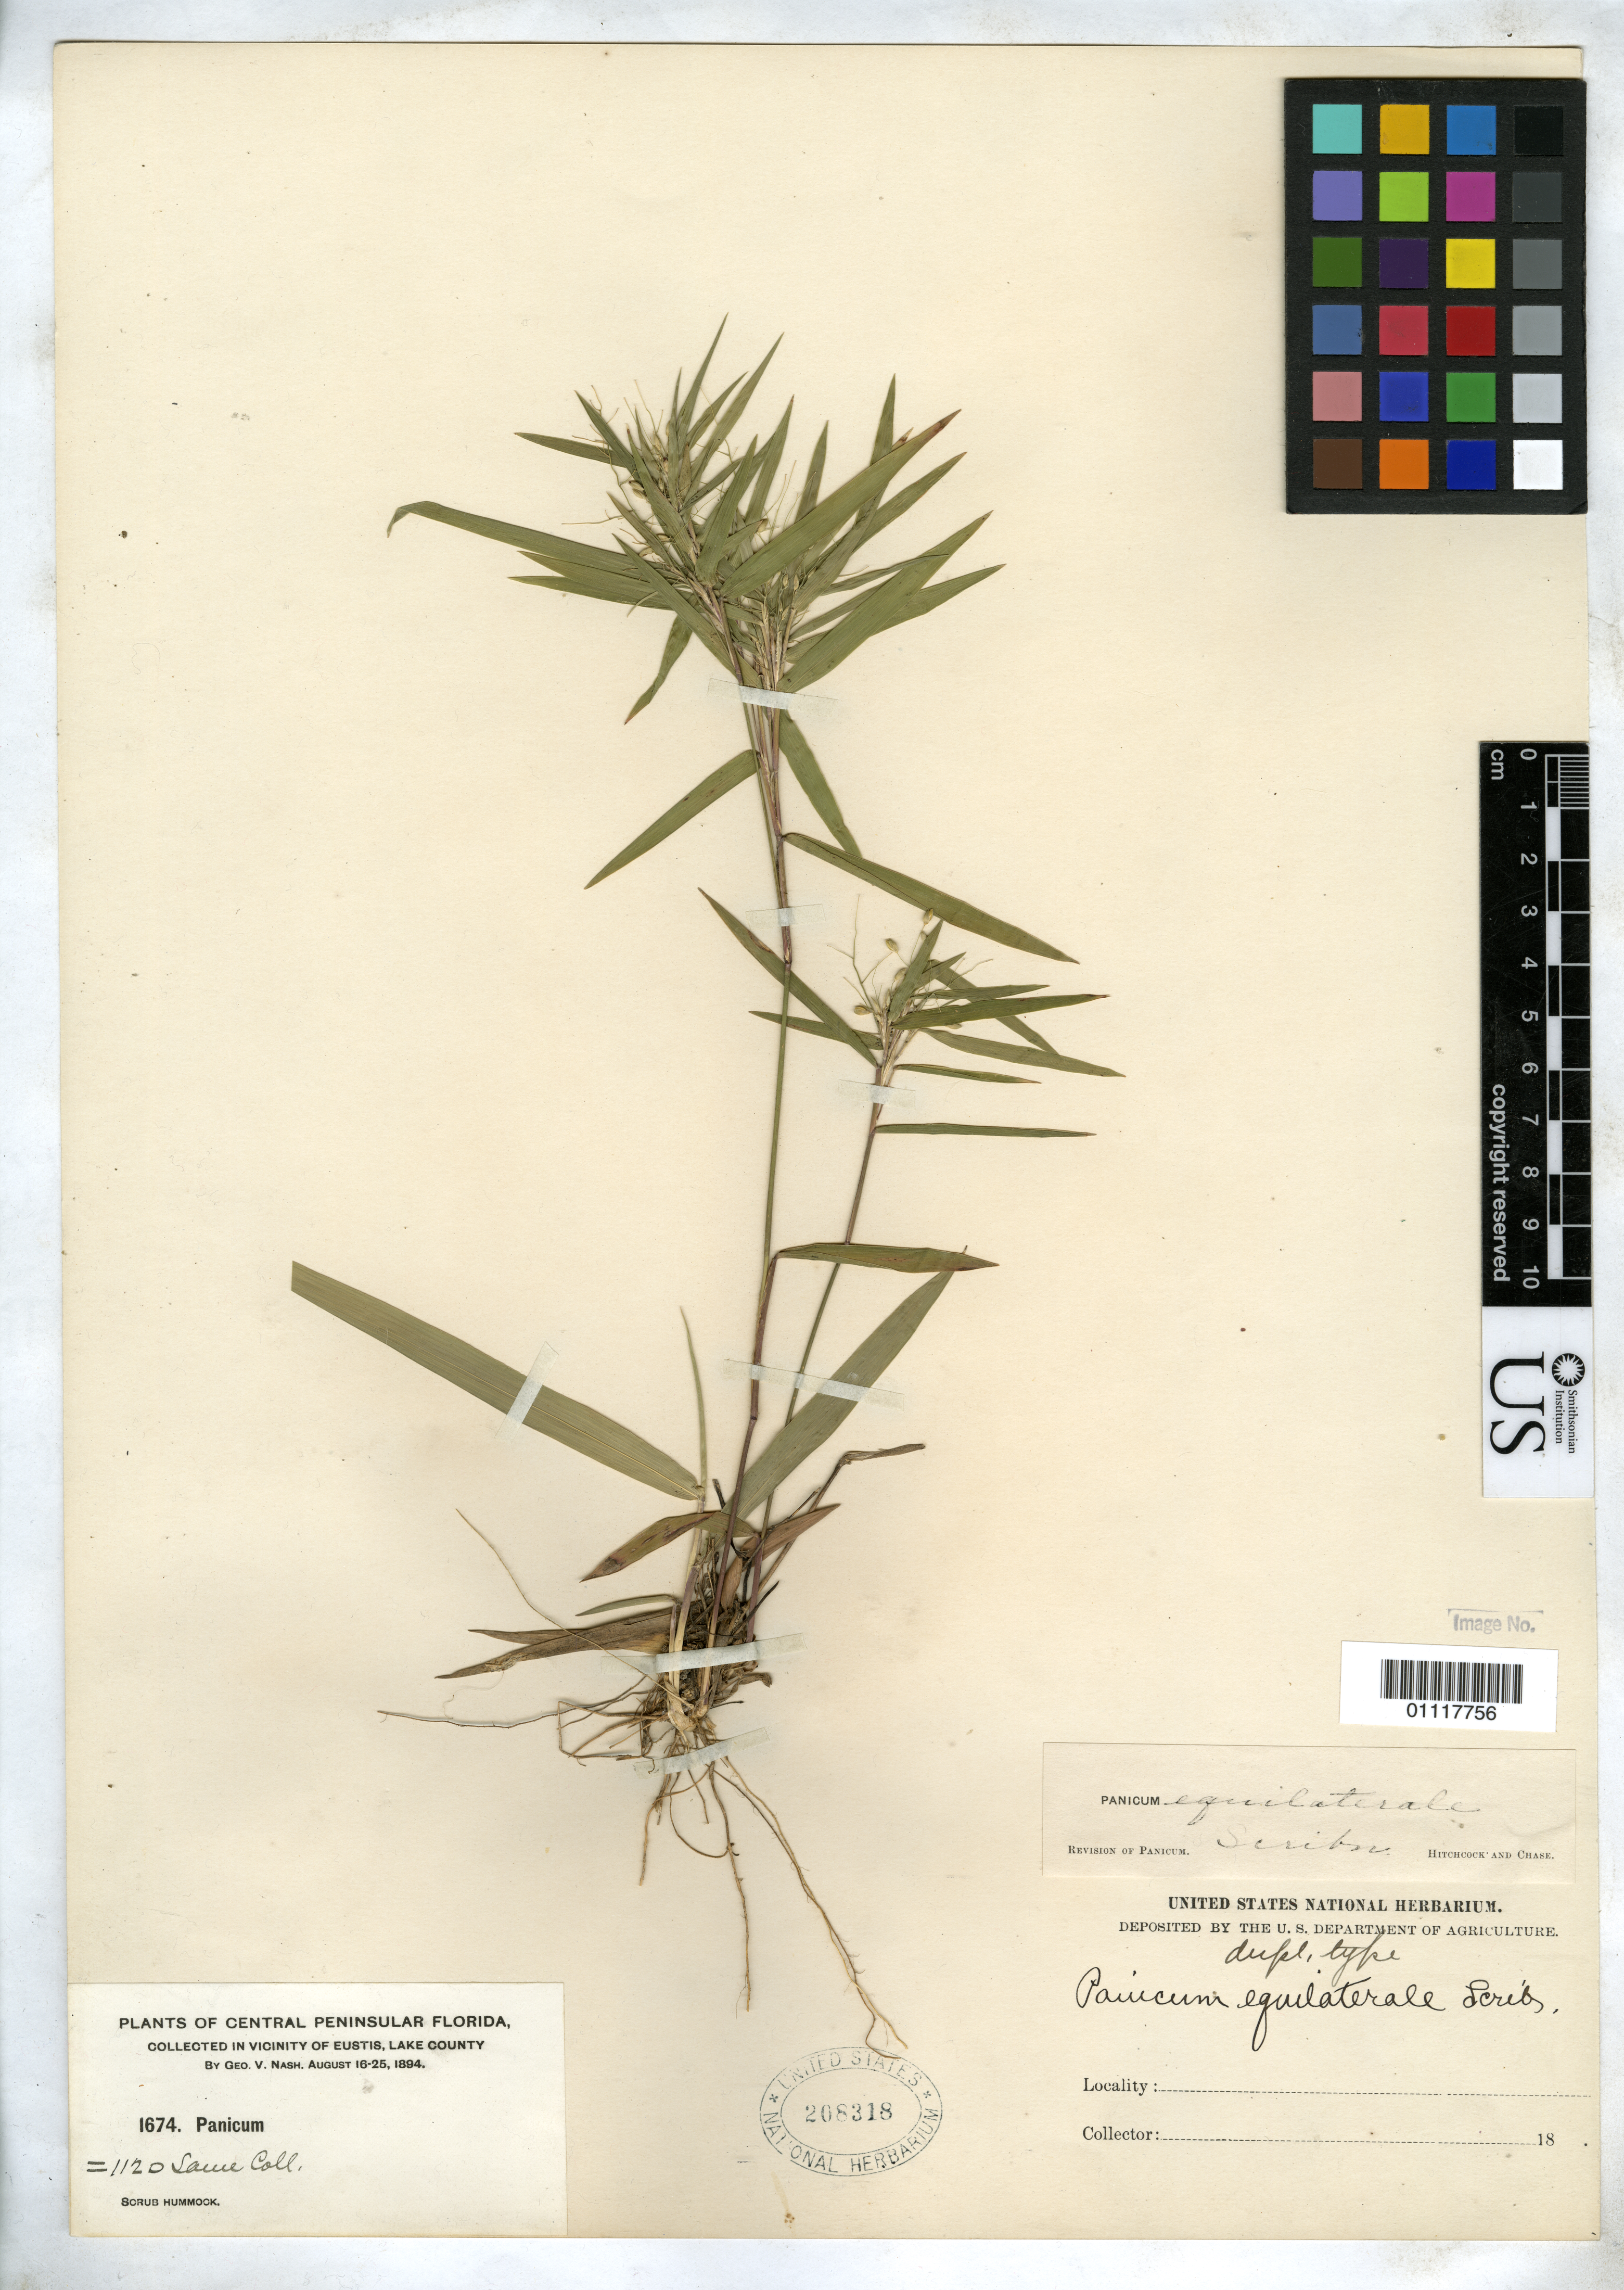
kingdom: Plantae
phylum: Tracheophyta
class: Liliopsida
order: Poales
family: Poaceae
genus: Panicum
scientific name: Panicum equilaterale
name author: Scribn.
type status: Isolectotype; Syntype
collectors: G. V. Nash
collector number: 1674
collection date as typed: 16 Aug 1894 to 25 Aug 1894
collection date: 1894-08-16/1894-08-25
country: United States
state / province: Florida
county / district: Lake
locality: Vicinity of Eustis.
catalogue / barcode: US 208318